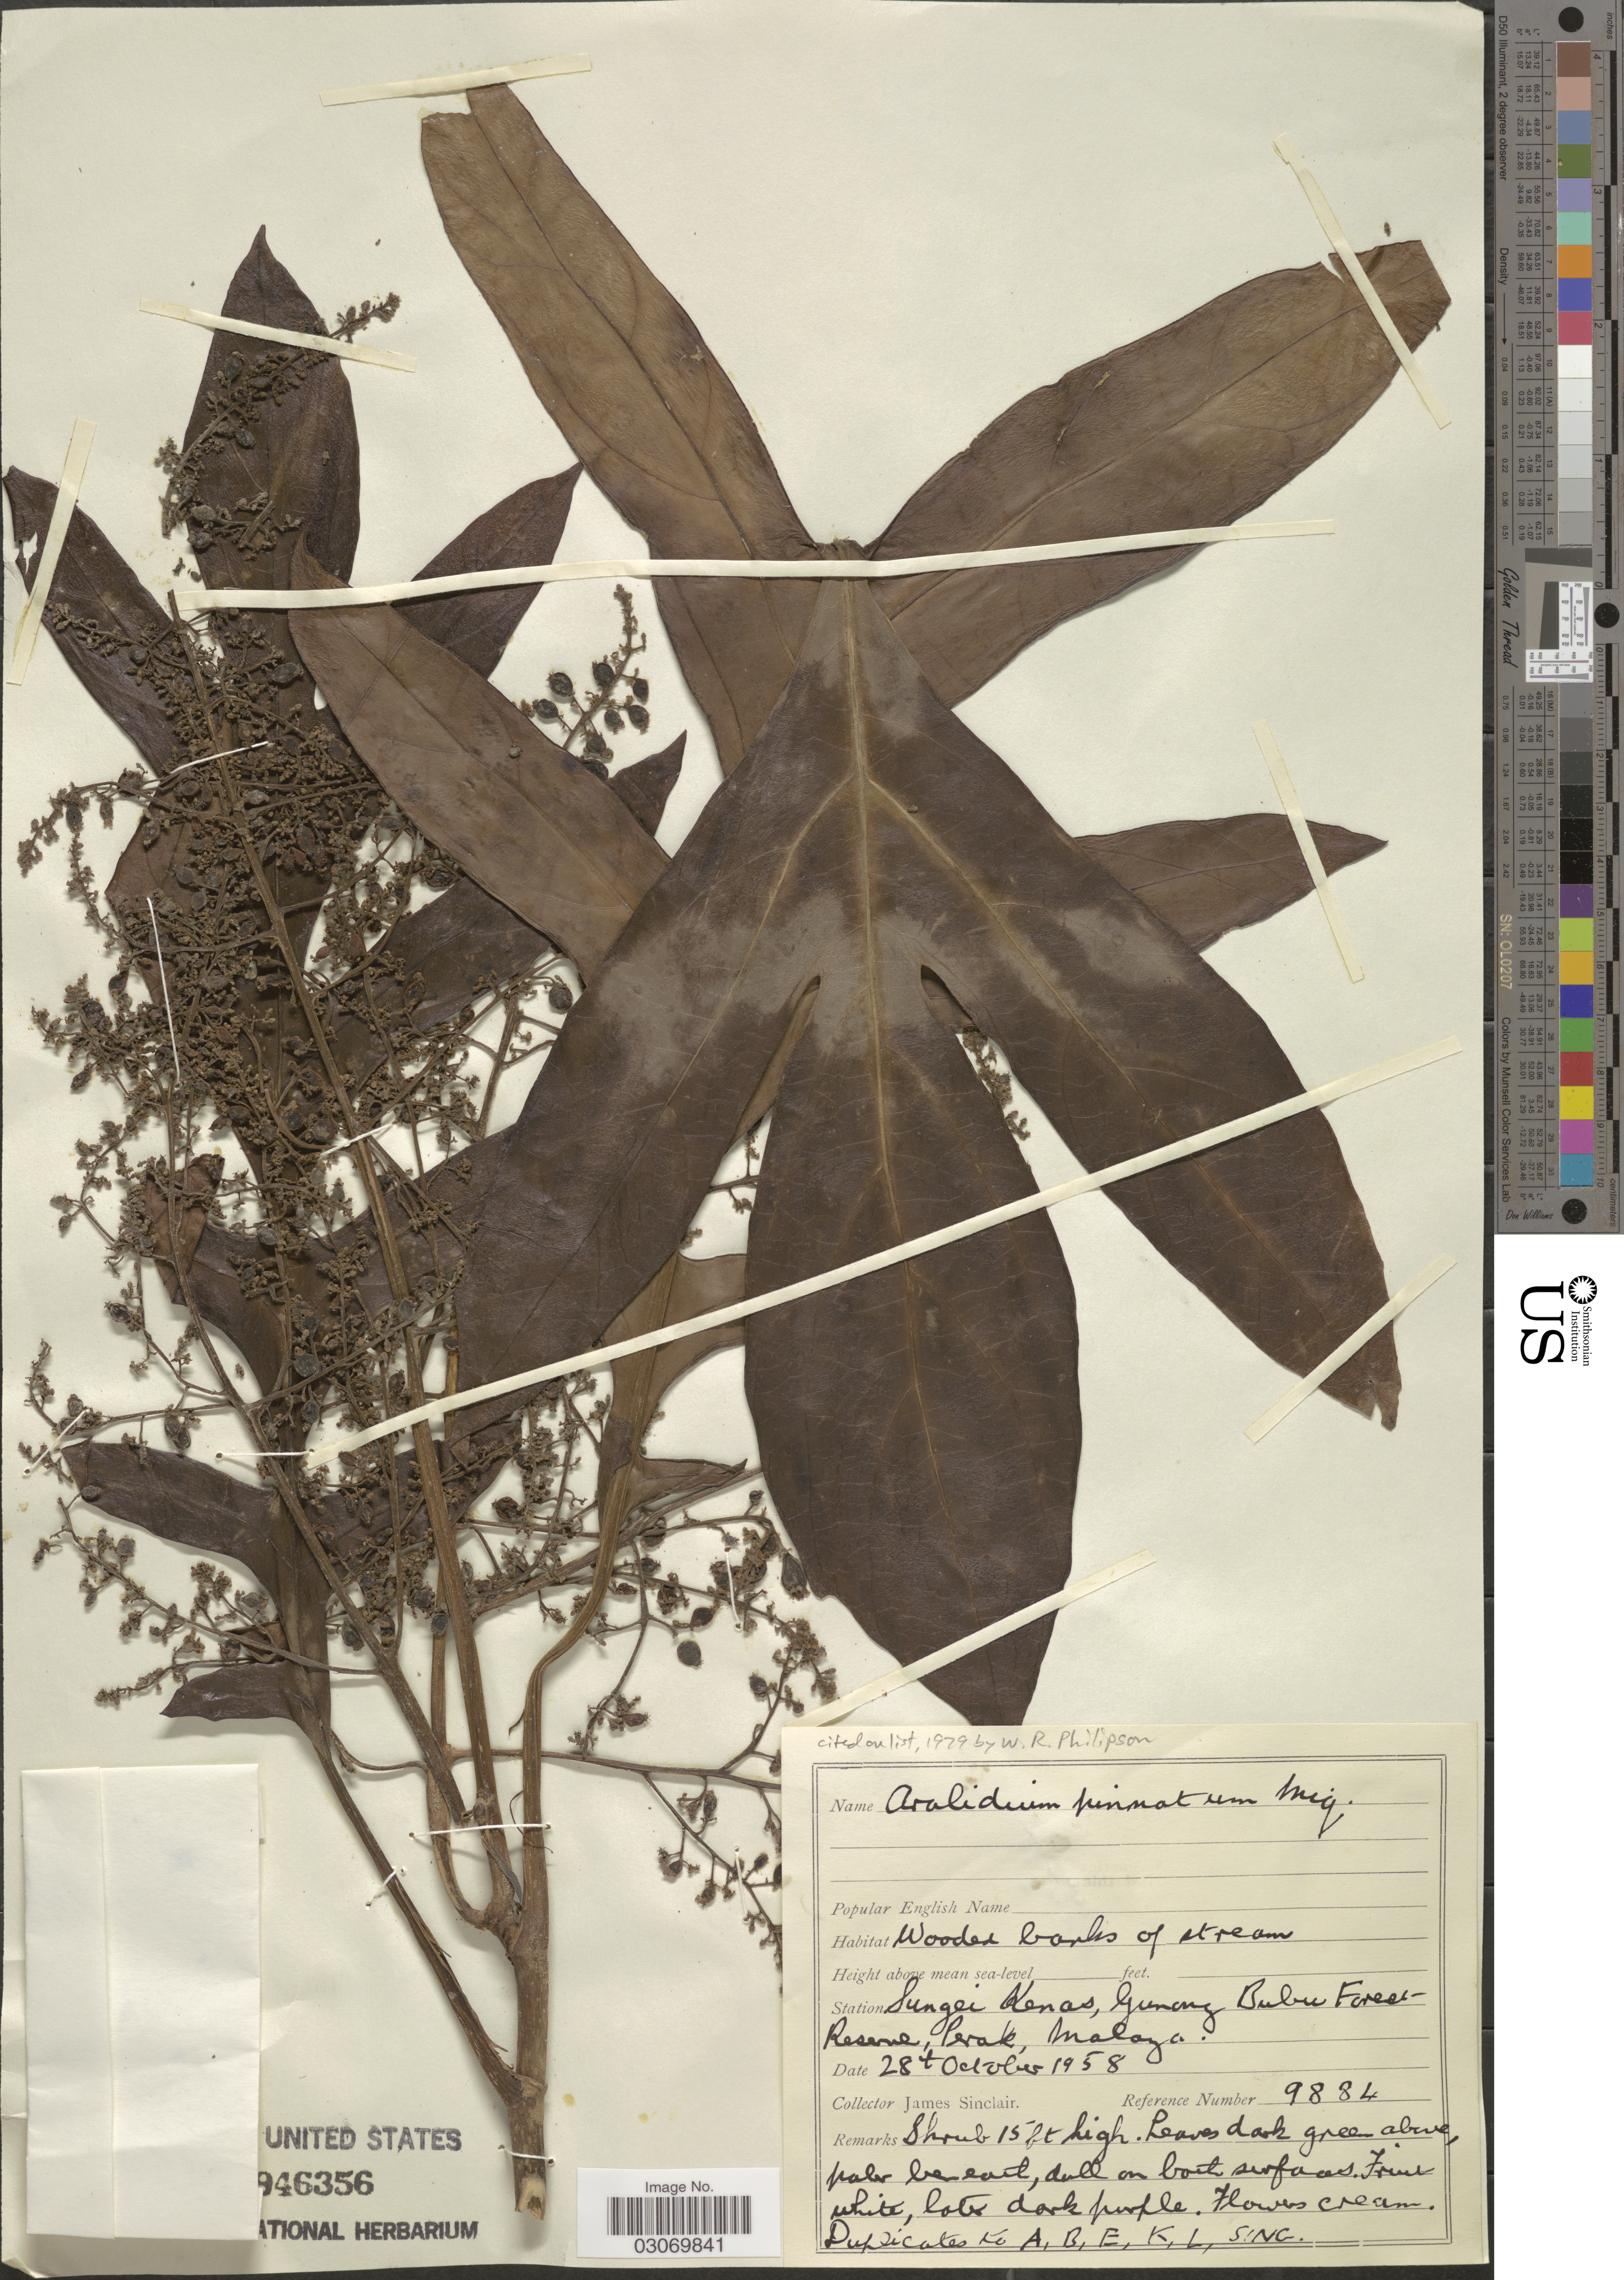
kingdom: Plantae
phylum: Tracheophyta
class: Magnoliopsida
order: Apiales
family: Torricelliaceae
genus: Aralidium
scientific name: Aralidium pinnatifidum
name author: Miq.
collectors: J. Sinclair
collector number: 9884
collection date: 1958-10-28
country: Malaysia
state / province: Perak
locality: Station Sungei Kenas, Gunong Bubu Forest Reserve, Perak, Malaya.